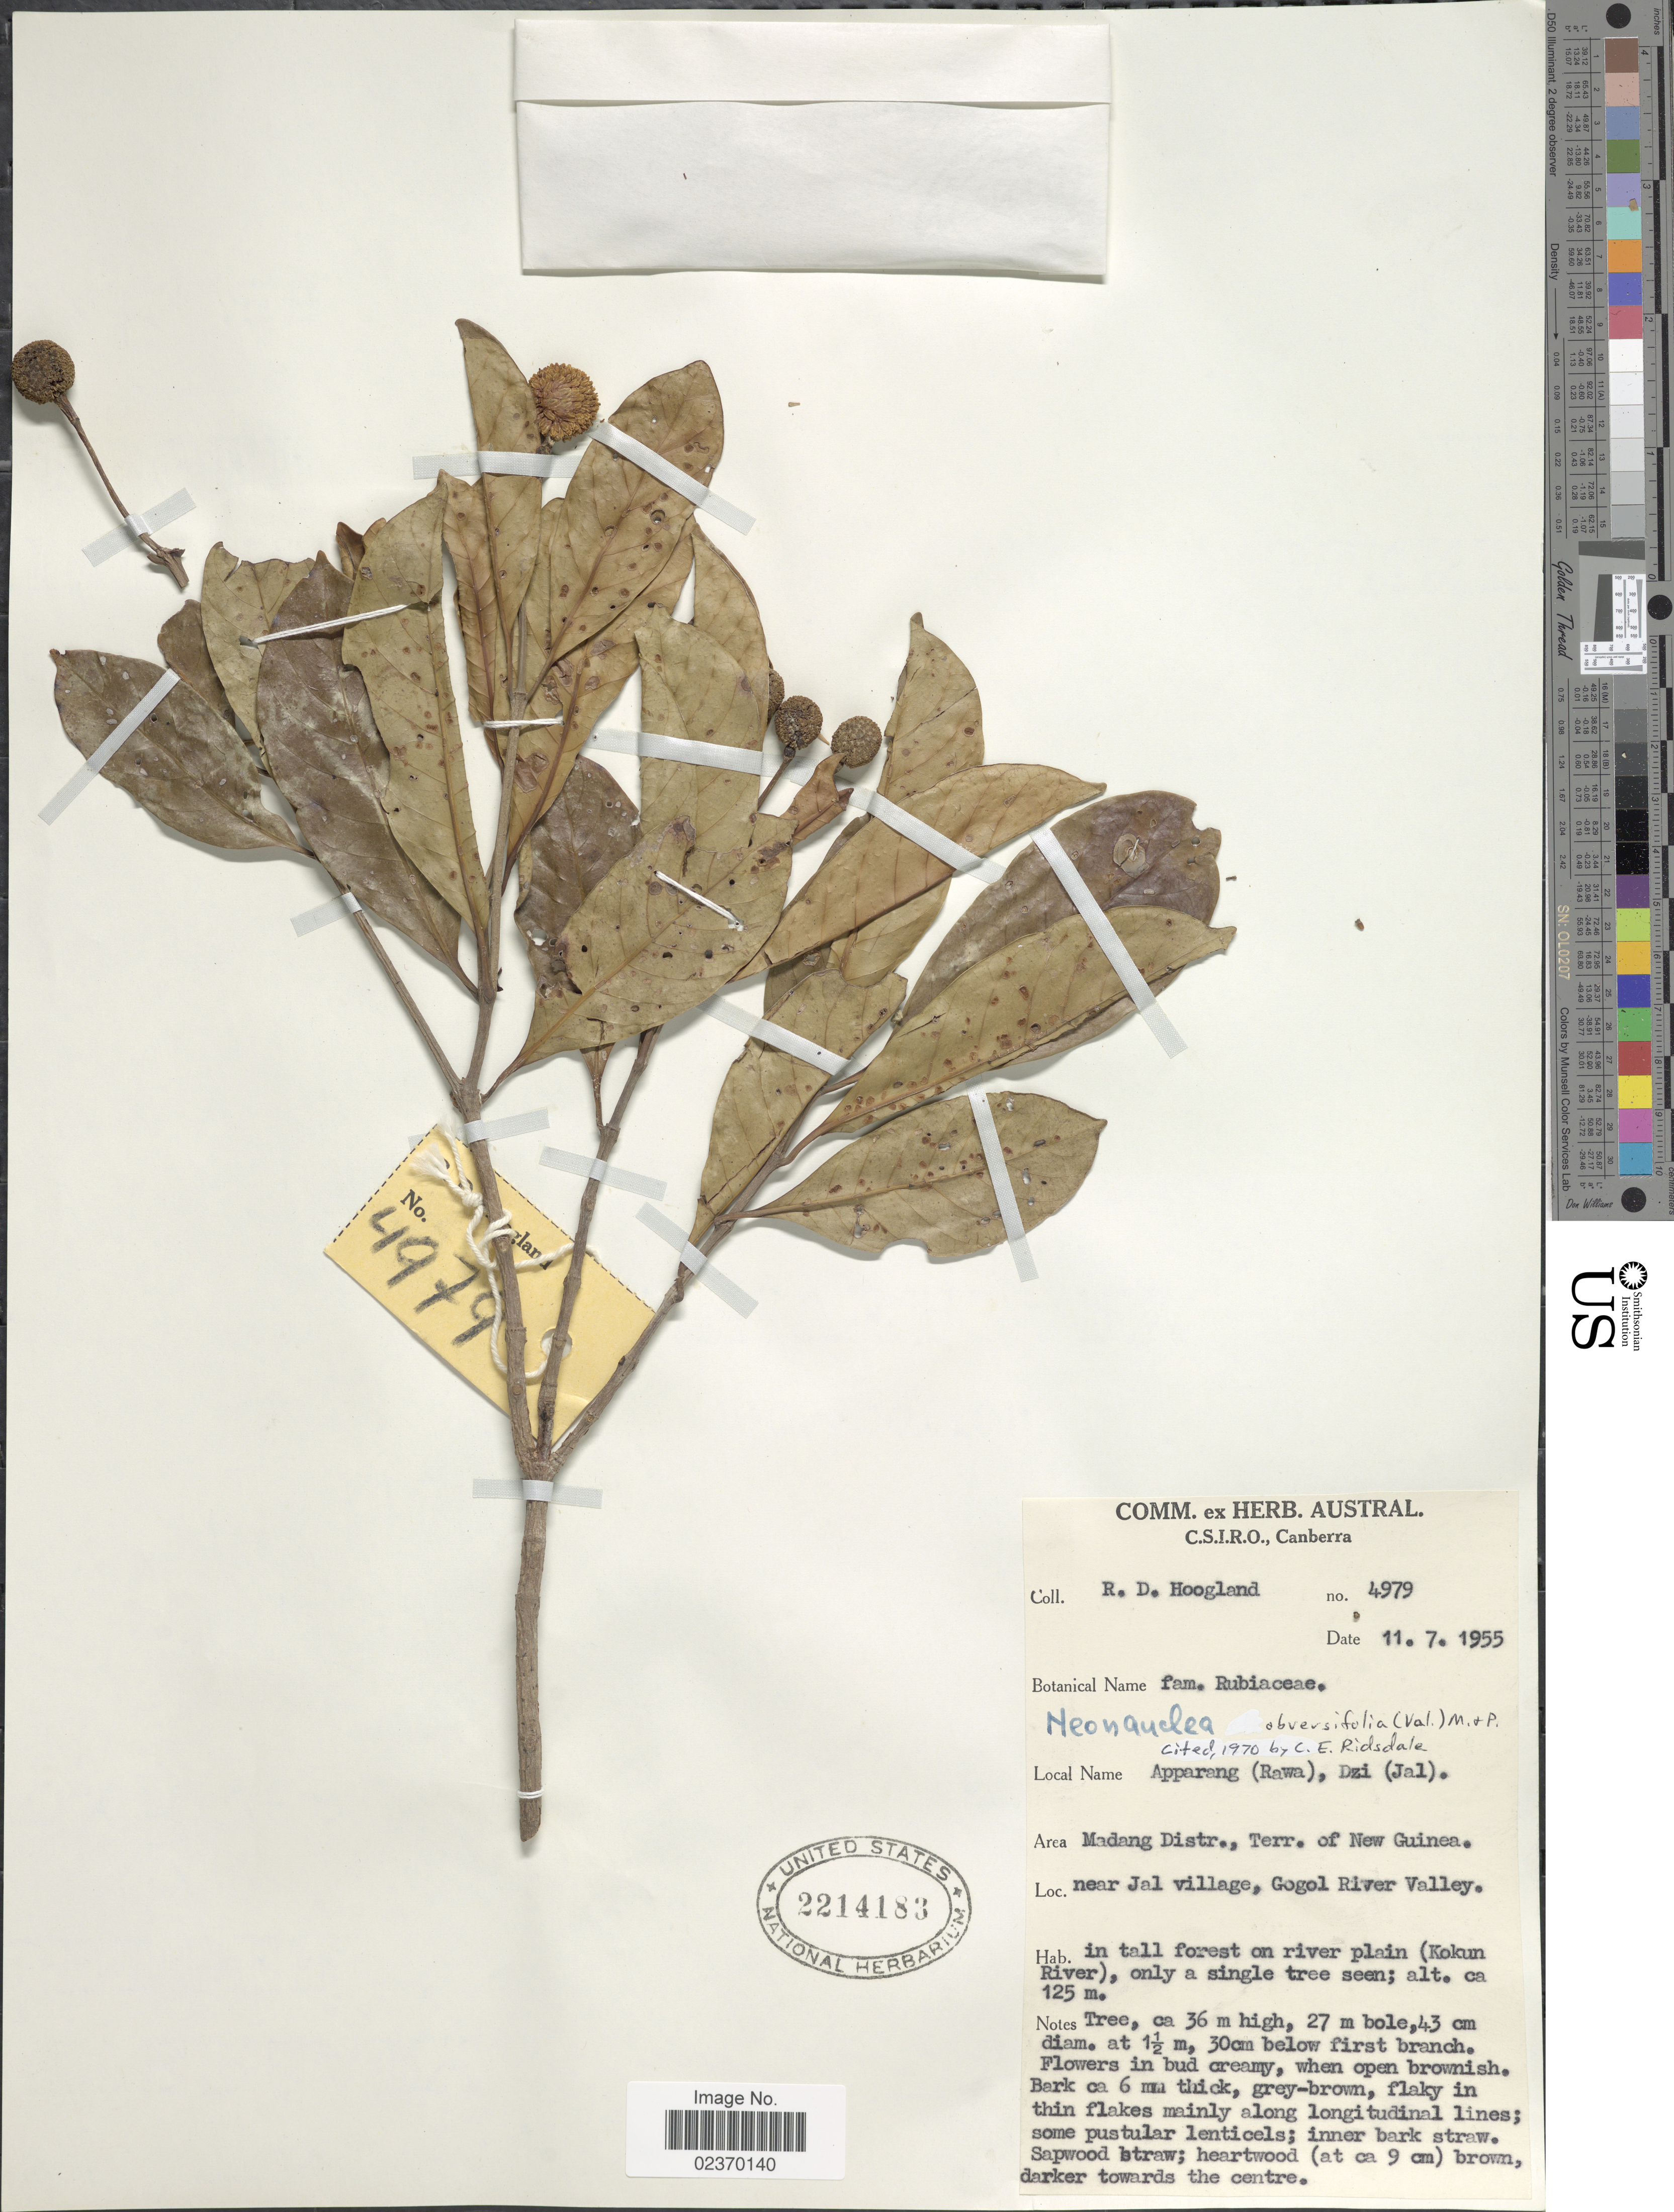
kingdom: Plantae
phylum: Tracheophyta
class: Magnoliopsida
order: Gentianales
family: Rubiaceae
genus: Neonauclea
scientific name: Neonauclea obversifolia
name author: (Valeton) Merr. & L.M. Perry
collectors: R. D. Hoogland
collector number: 4979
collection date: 1955-07-11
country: Papua New Guinea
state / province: Madang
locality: Area Madang Distr., Terr of New Guinea, near Jal village, Gogol River Valley, in tall forest on river plain (Kokun River)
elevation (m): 125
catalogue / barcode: US 2214183